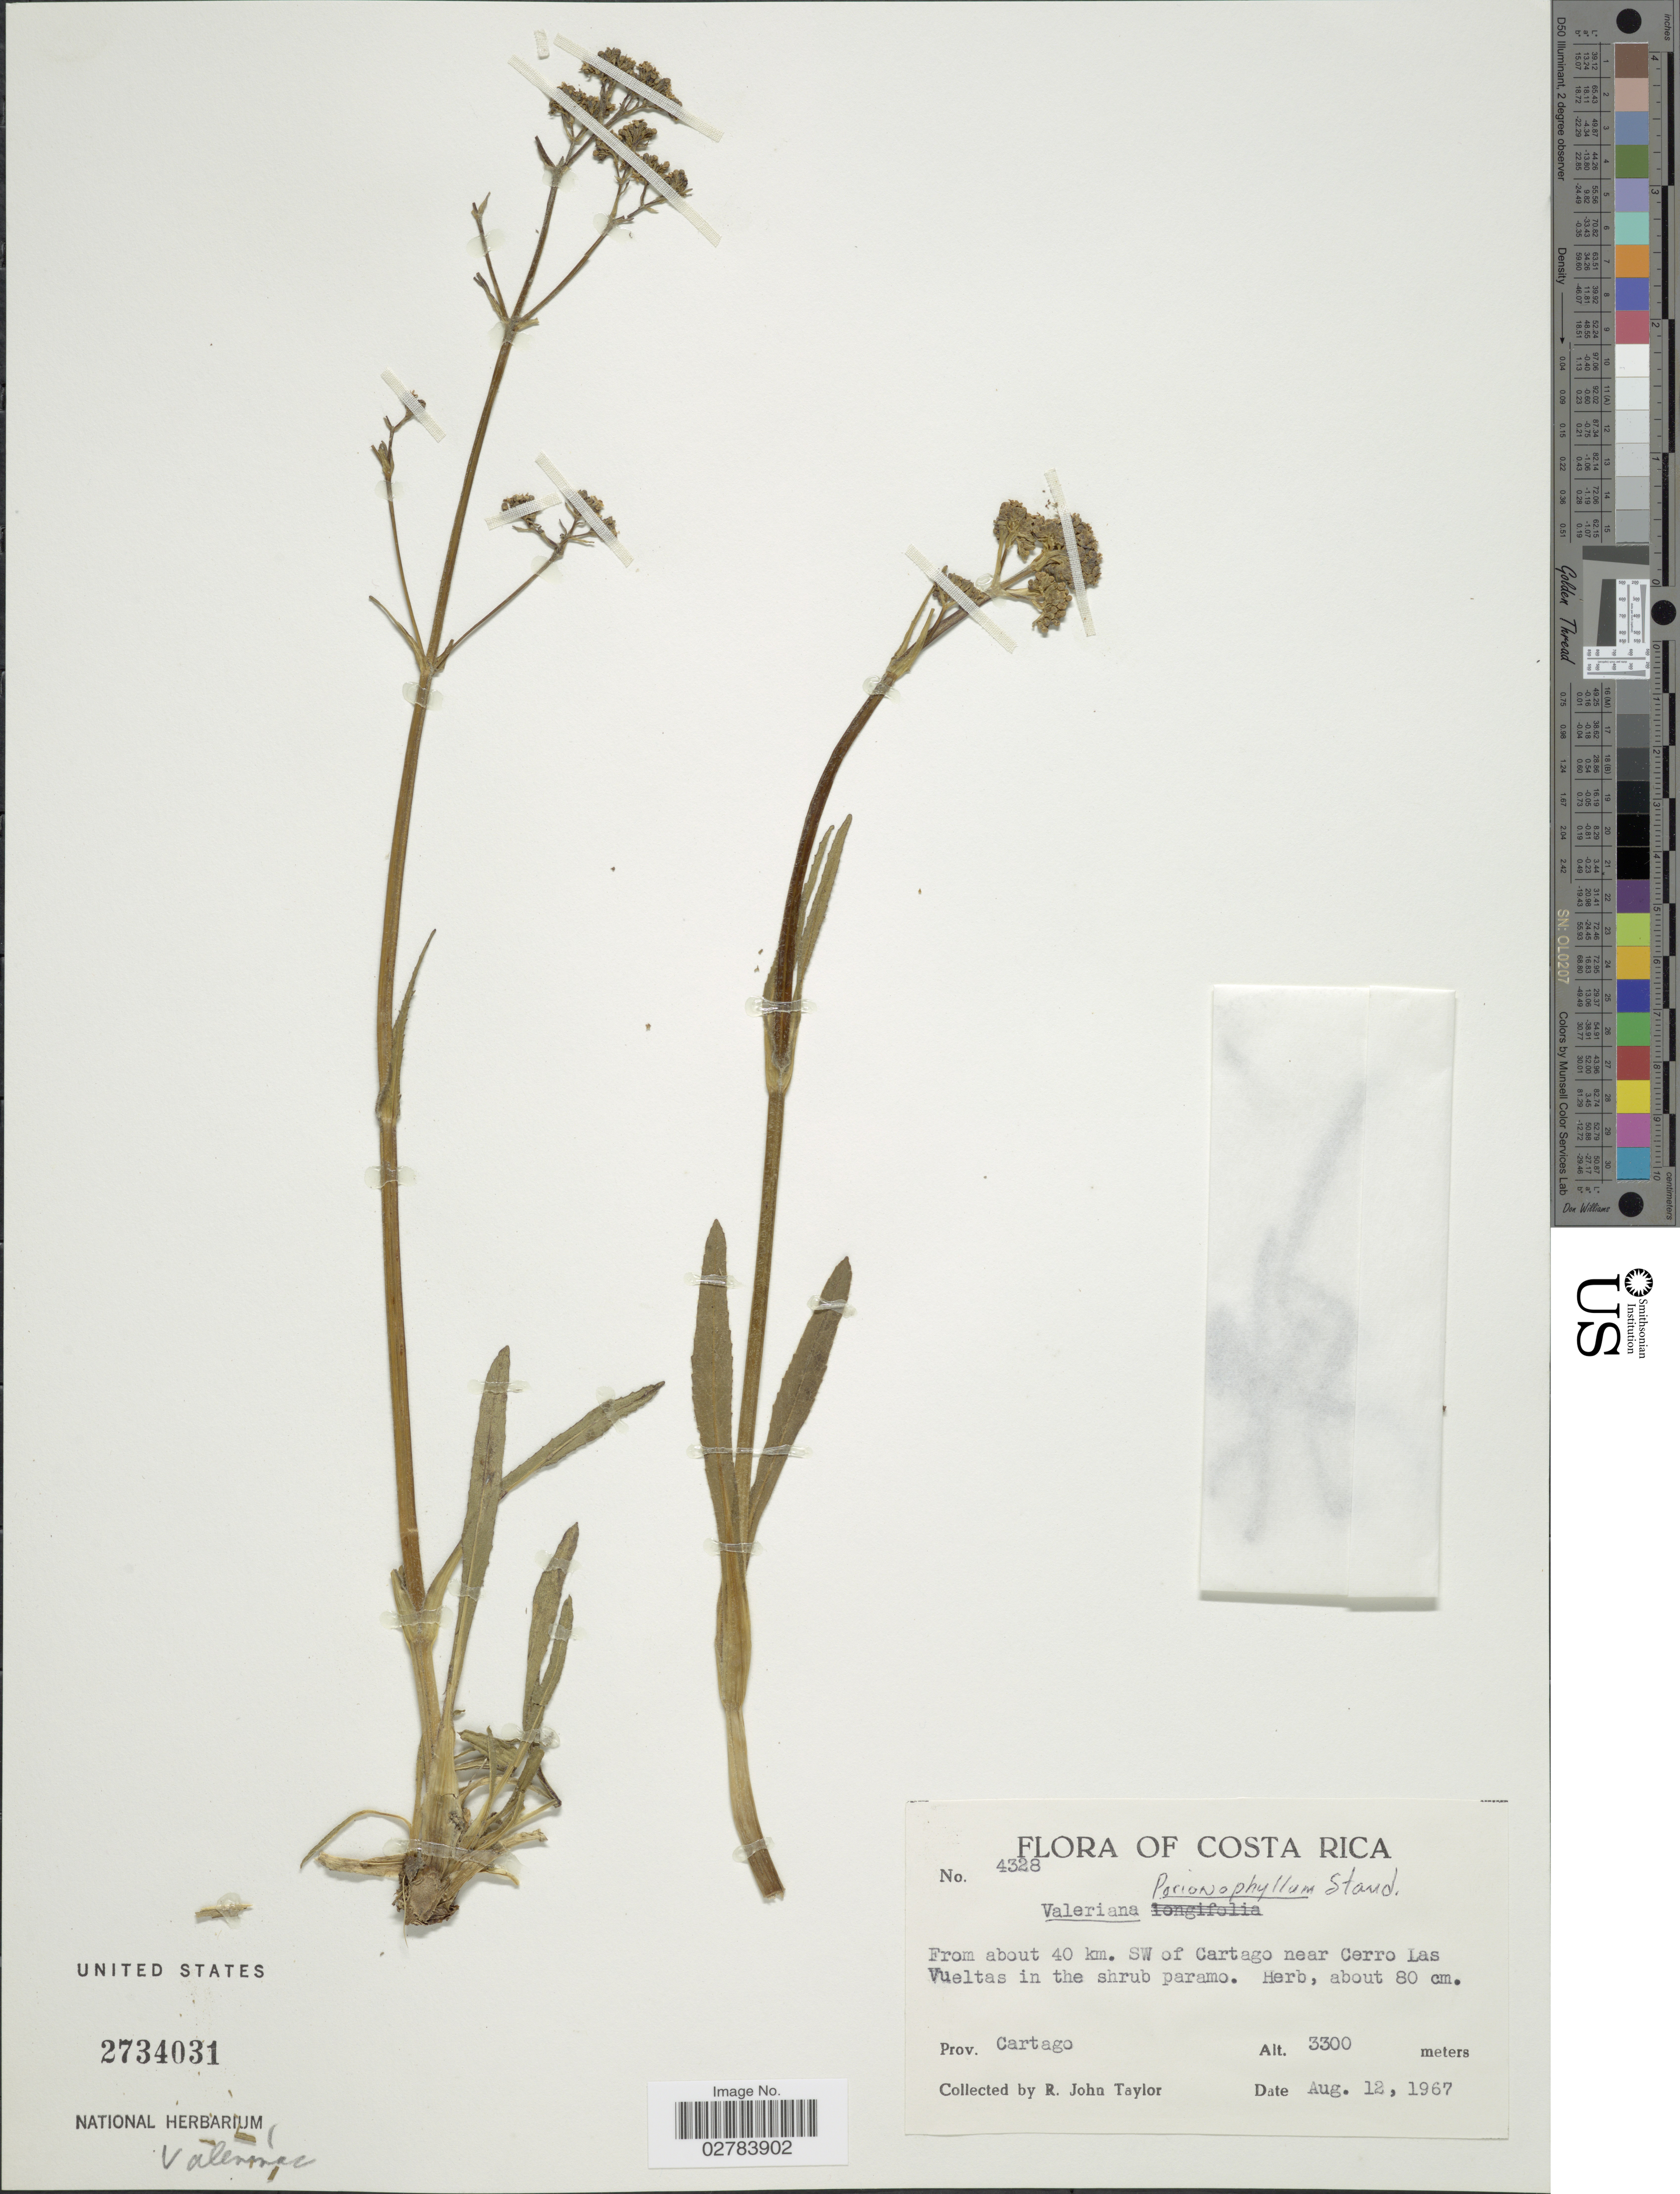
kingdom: Plantae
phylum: Tracheophyta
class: Magnoliopsida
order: Dipsacales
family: Caprifoliaceae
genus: Valeriana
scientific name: Valeriana prionophylla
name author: Standl.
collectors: R. J. Taylor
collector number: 4328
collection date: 1967-08-12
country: Costa Rica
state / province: Cartago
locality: From about 40 km. SW of Cartago near Cerro Las Vueltas in the shrub paramo.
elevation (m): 3300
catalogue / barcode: US 2734031